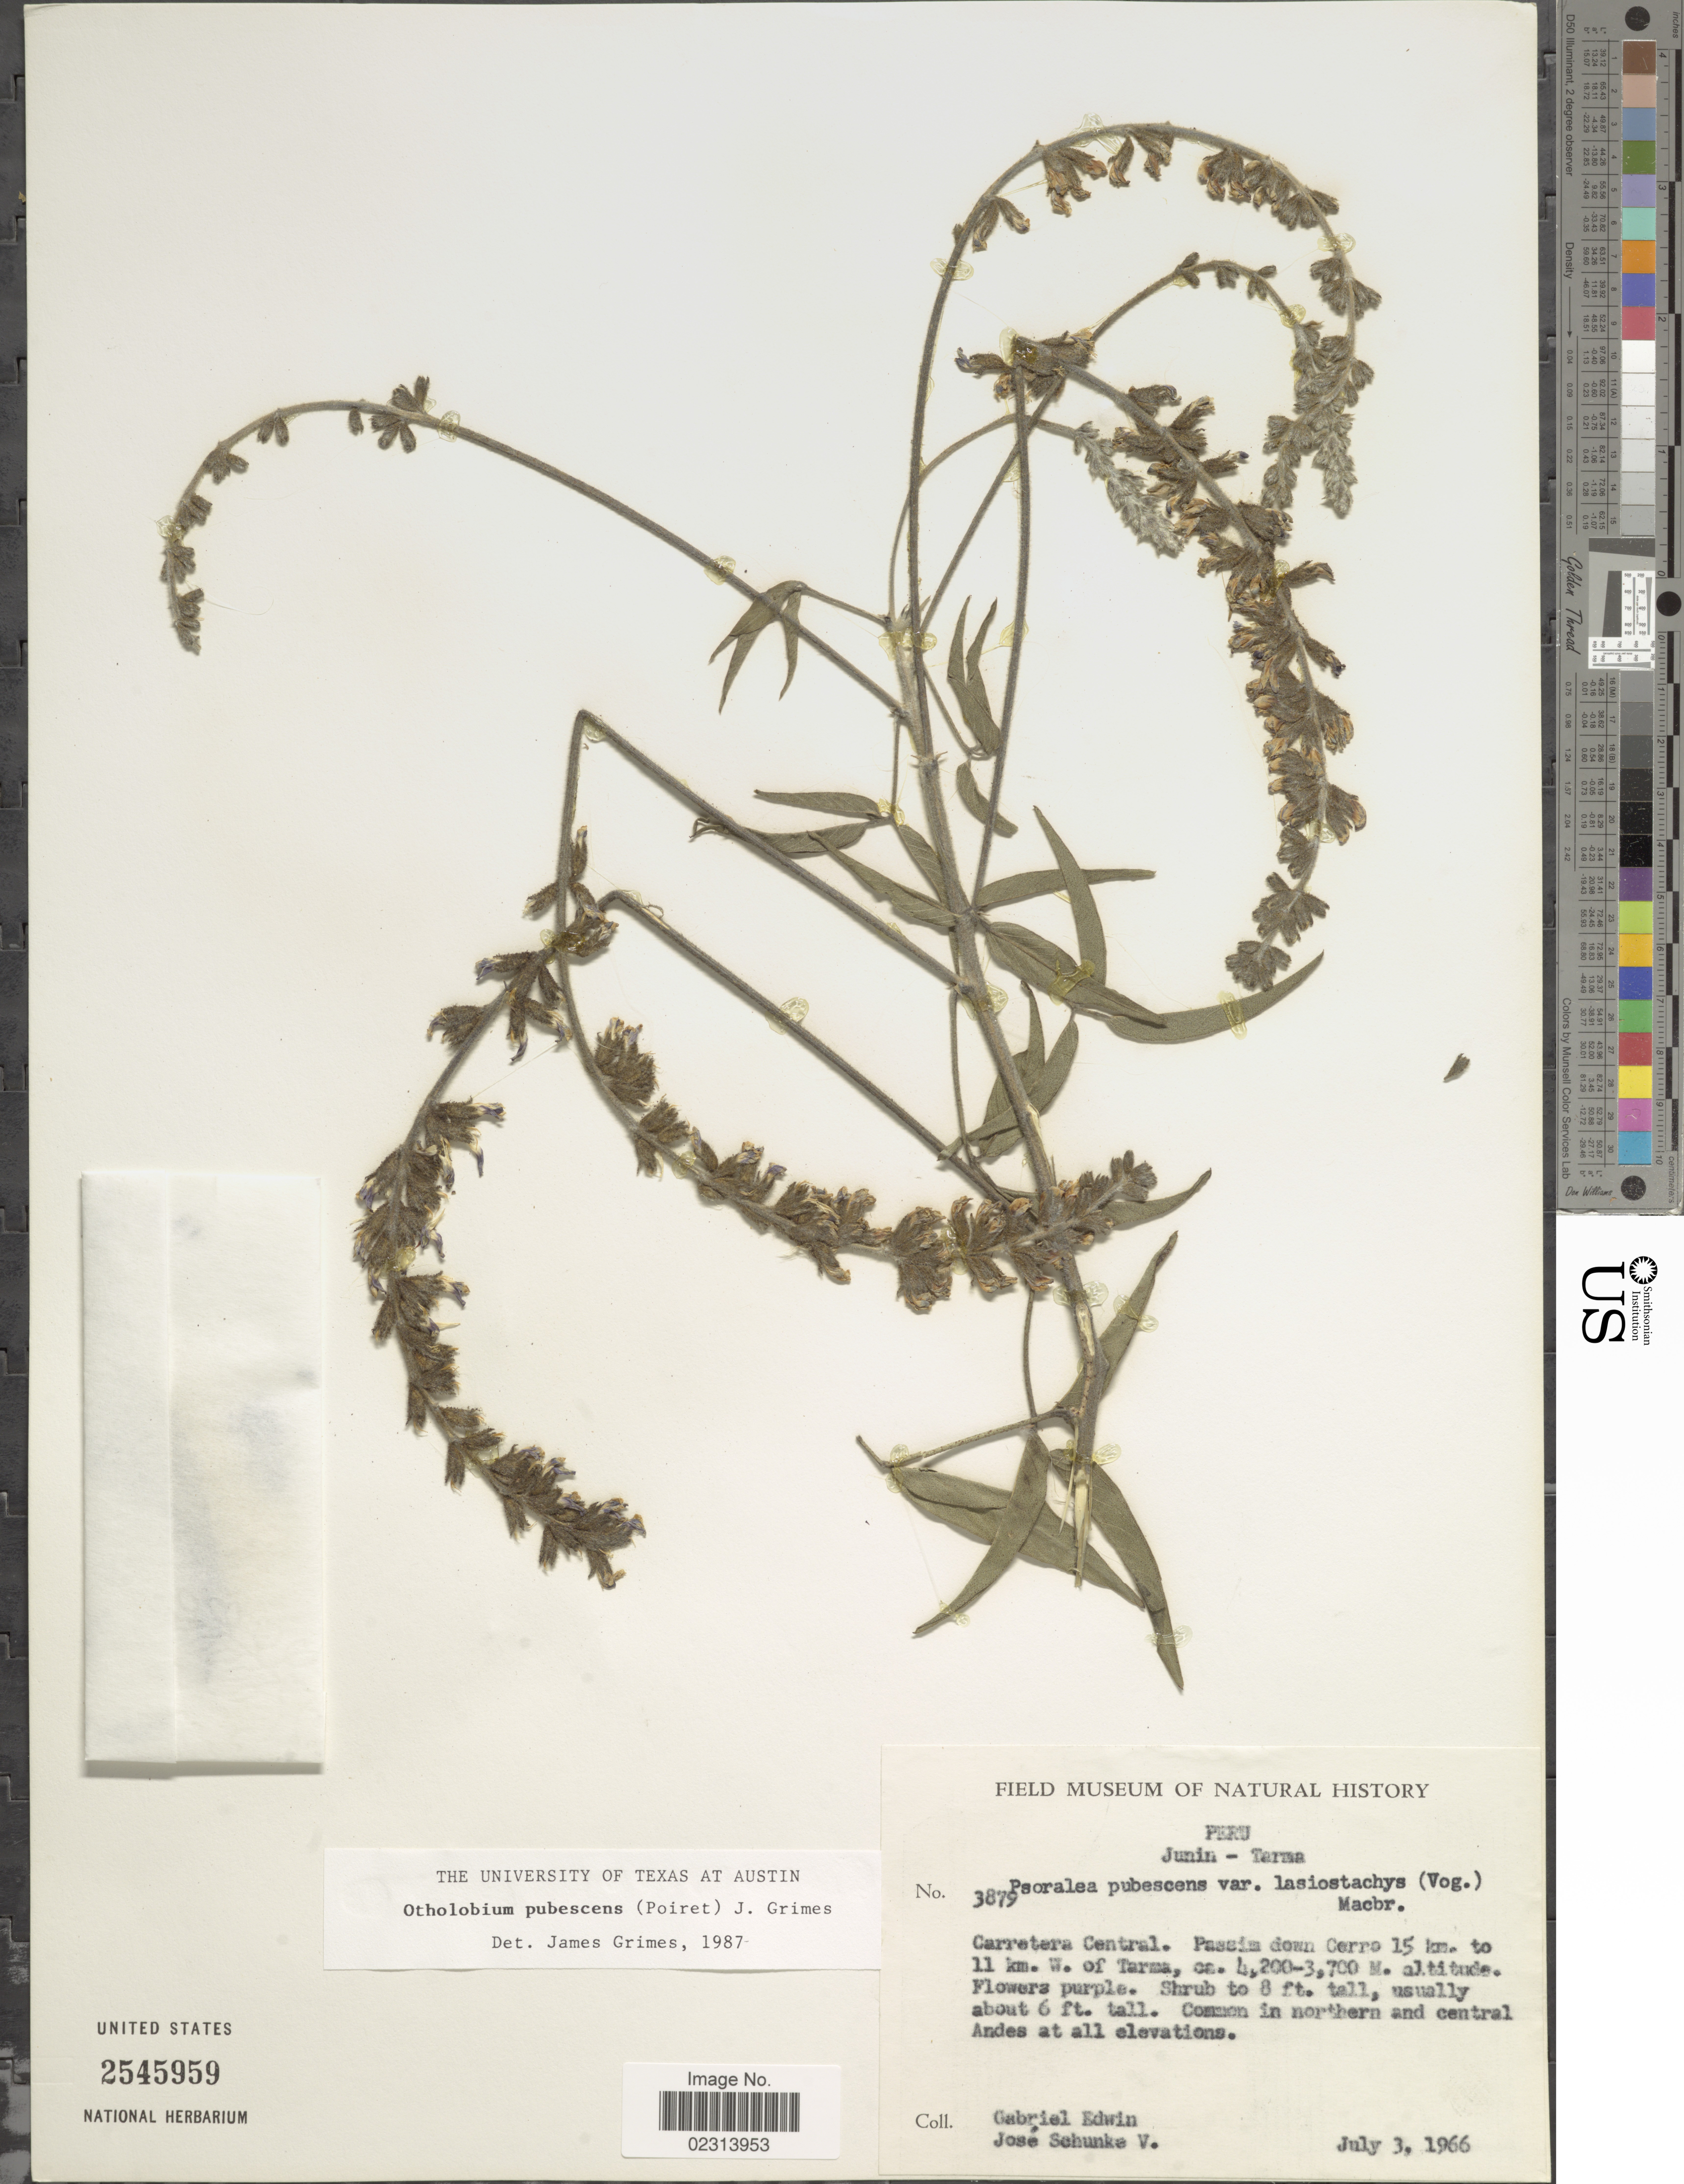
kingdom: Plantae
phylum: Tracheophyta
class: Magnoliopsida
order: Fabales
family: Fabaceae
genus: Otholobium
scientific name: Otholobium pubescens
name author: (Poir.) J.W. Grimes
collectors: G. Edwin & J. Schunke Vigo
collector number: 3879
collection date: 1966-07-03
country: Peru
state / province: Junín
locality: Junin - Terma, Carretera Central, Passim down Cerro 15 km. to 11 km W. of Tarma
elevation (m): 3700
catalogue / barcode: US 2545959